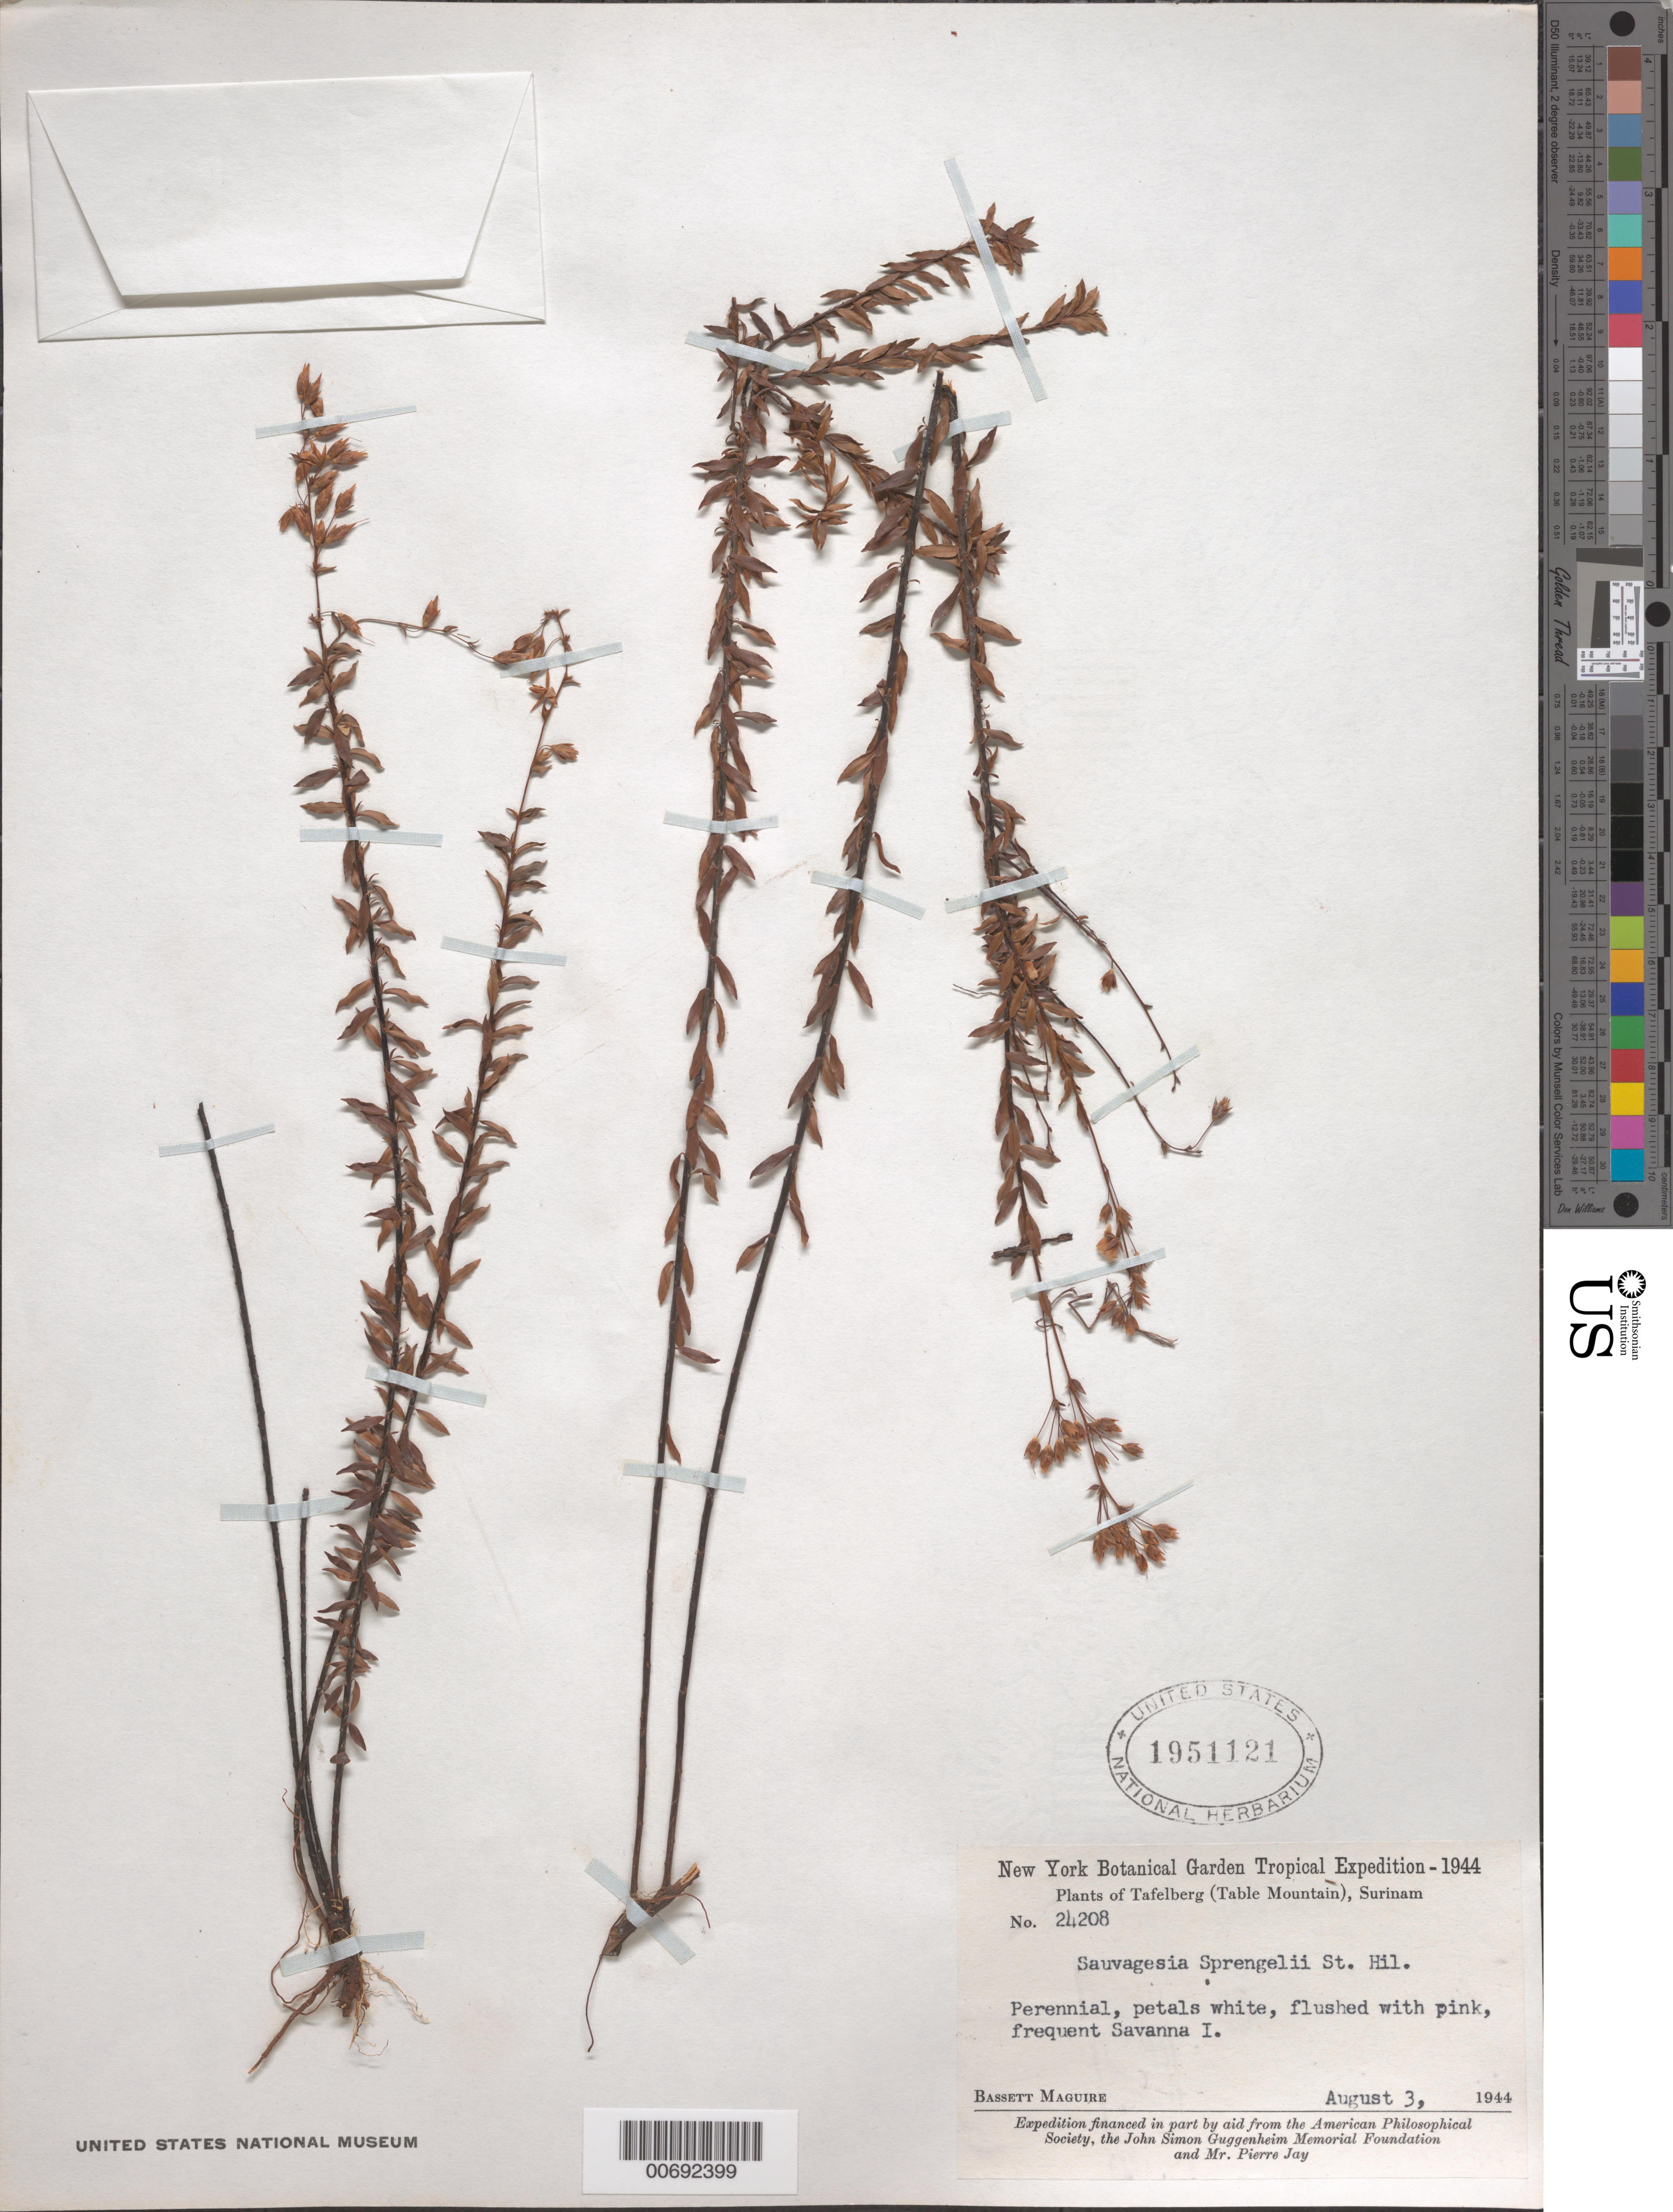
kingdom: Plantae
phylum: Tracheophyta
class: Magnoliopsida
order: Malpighiales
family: Ochnaceae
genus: Sauvagesia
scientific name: Sauvagesia sprengelii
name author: A. St.-Hil.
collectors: B. Maguire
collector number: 24208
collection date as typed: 3-Aug-44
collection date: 1944-08-03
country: Suriname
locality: Tafelberg (Table Mountain), Savanna I, vic. Camp no. 1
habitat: Savanna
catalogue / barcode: US 1951121